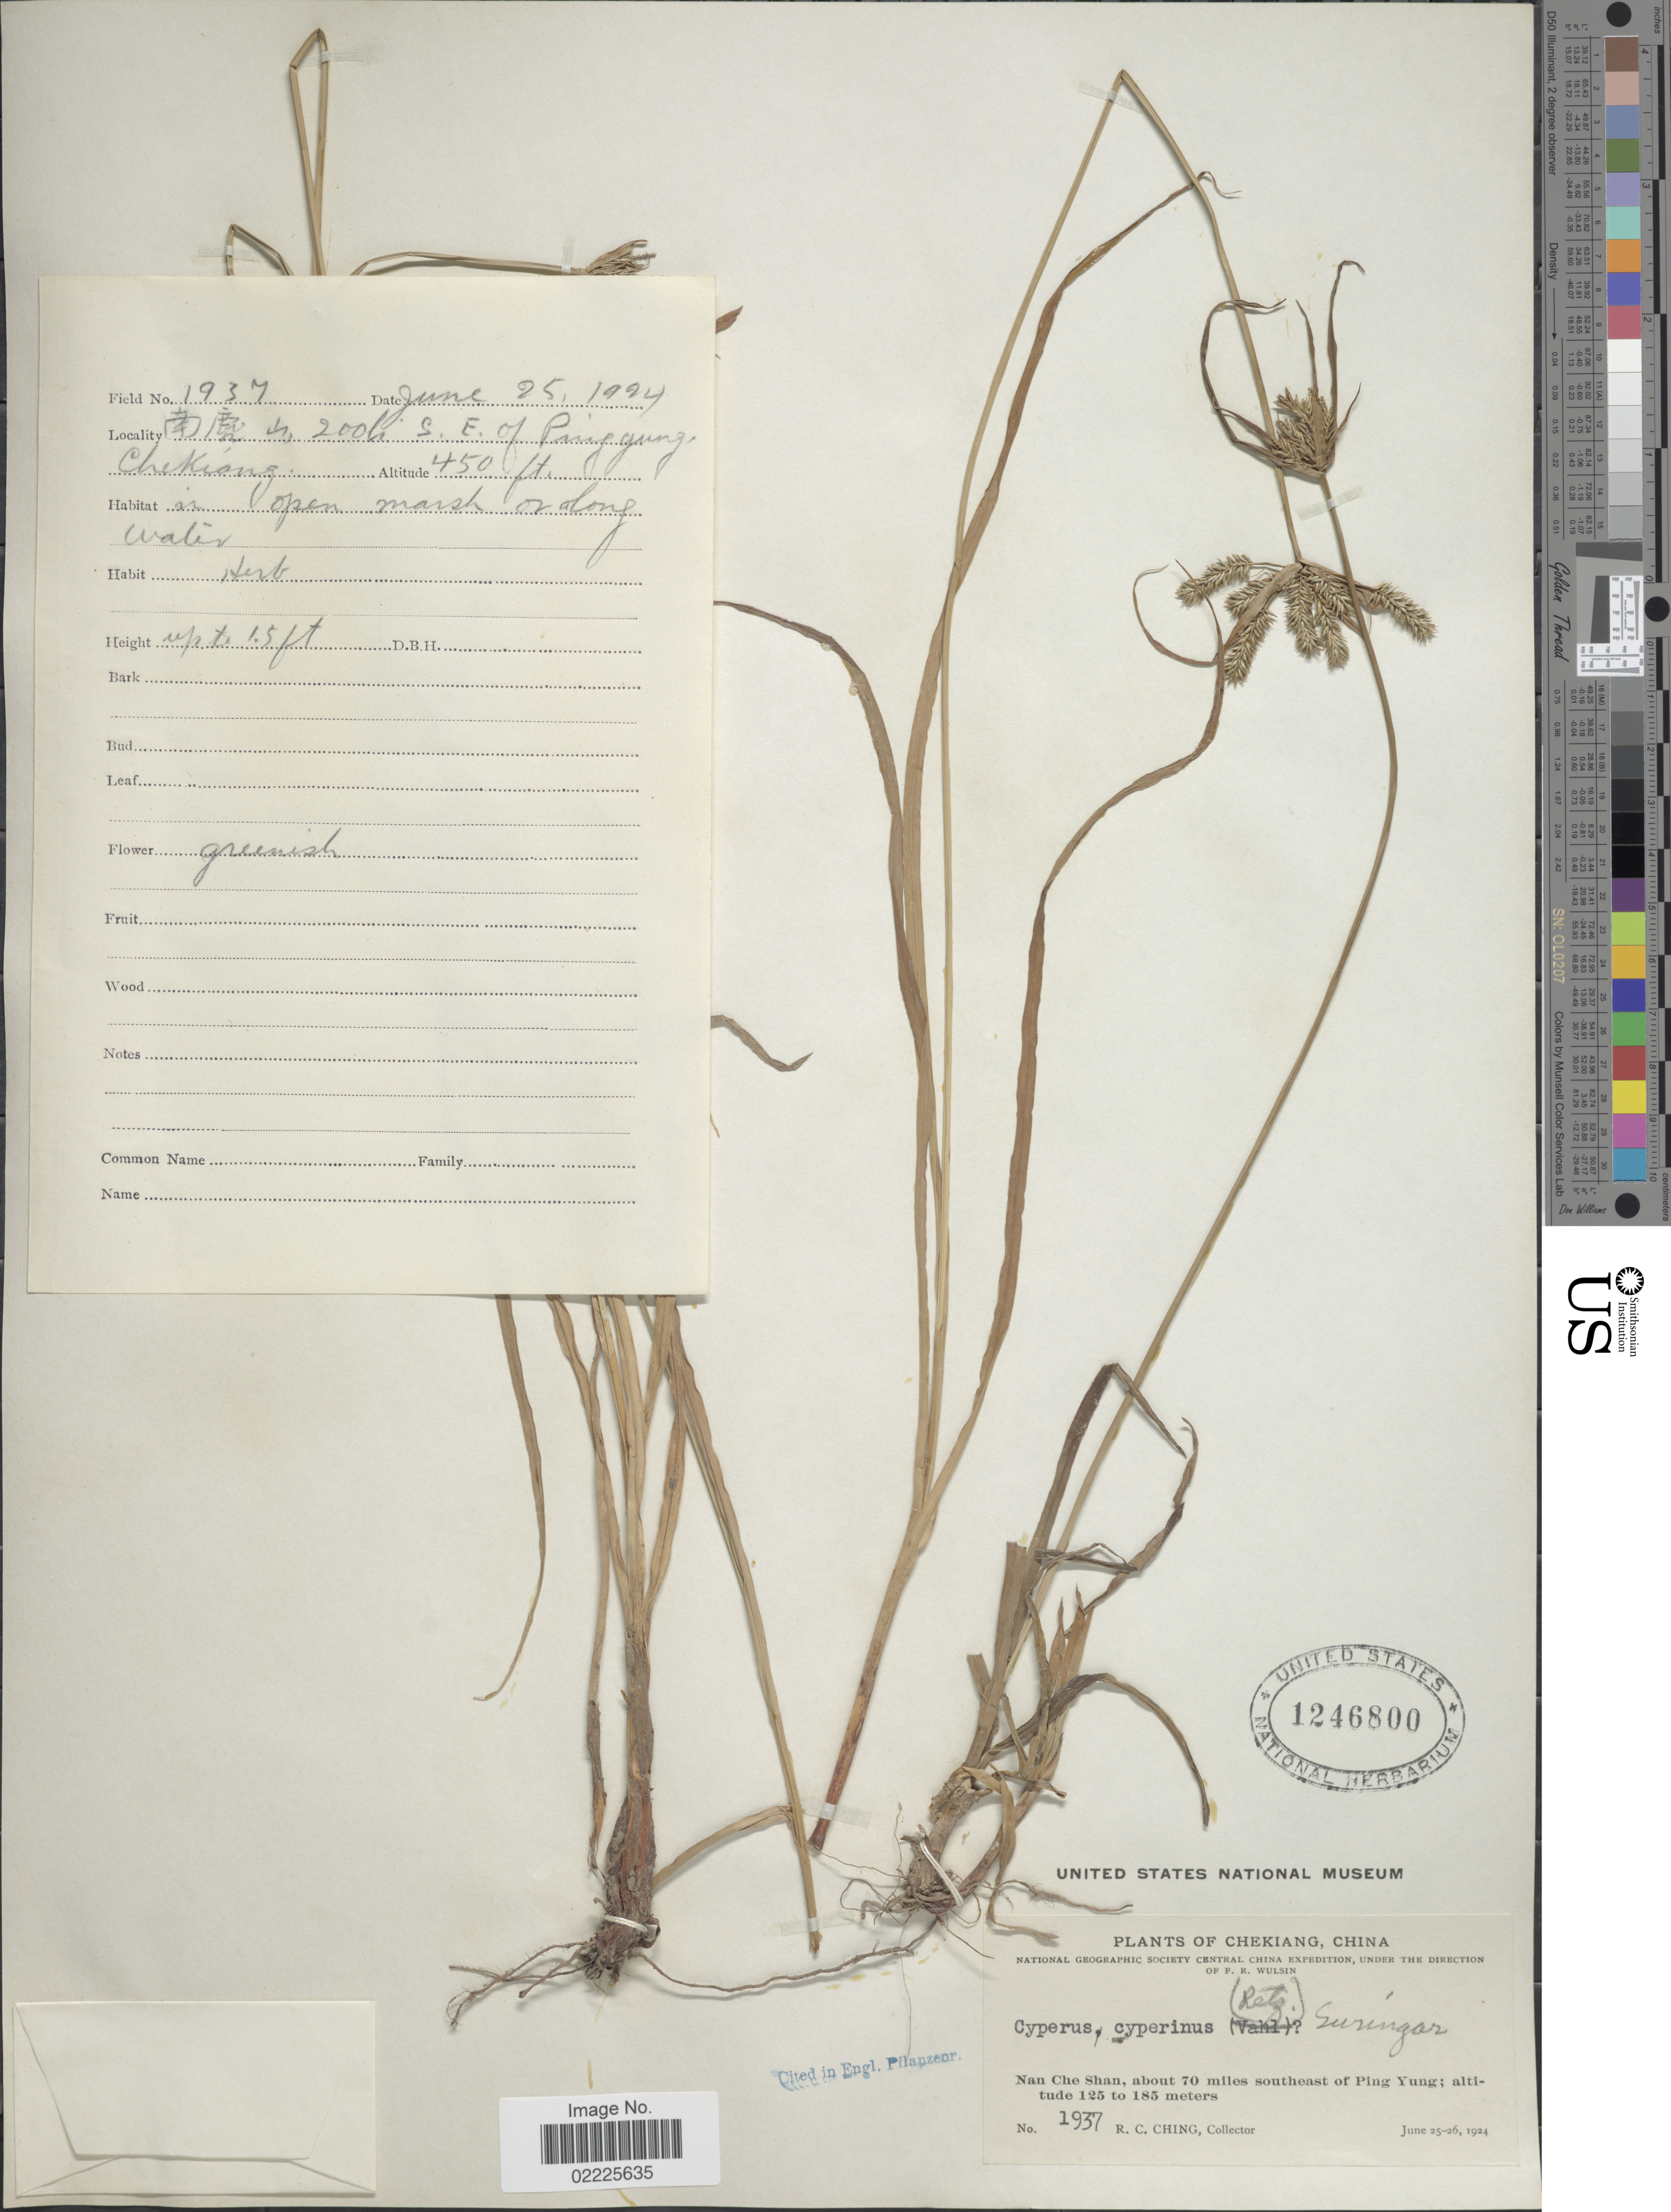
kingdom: Plantae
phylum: Tracheophyta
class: Liliopsida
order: Poales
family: Cyperaceae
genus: Cyperus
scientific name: Cyperus cyperinus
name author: (Retz.) Valck. Sur.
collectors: R. C. Ching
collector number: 1937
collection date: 1924-06-25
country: China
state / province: Zhejiang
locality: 200 li. S.E. (about 70 miles southeast) of Ping Yung, Nan Che Shan, Chongqing.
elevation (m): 137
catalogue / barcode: US 1246800